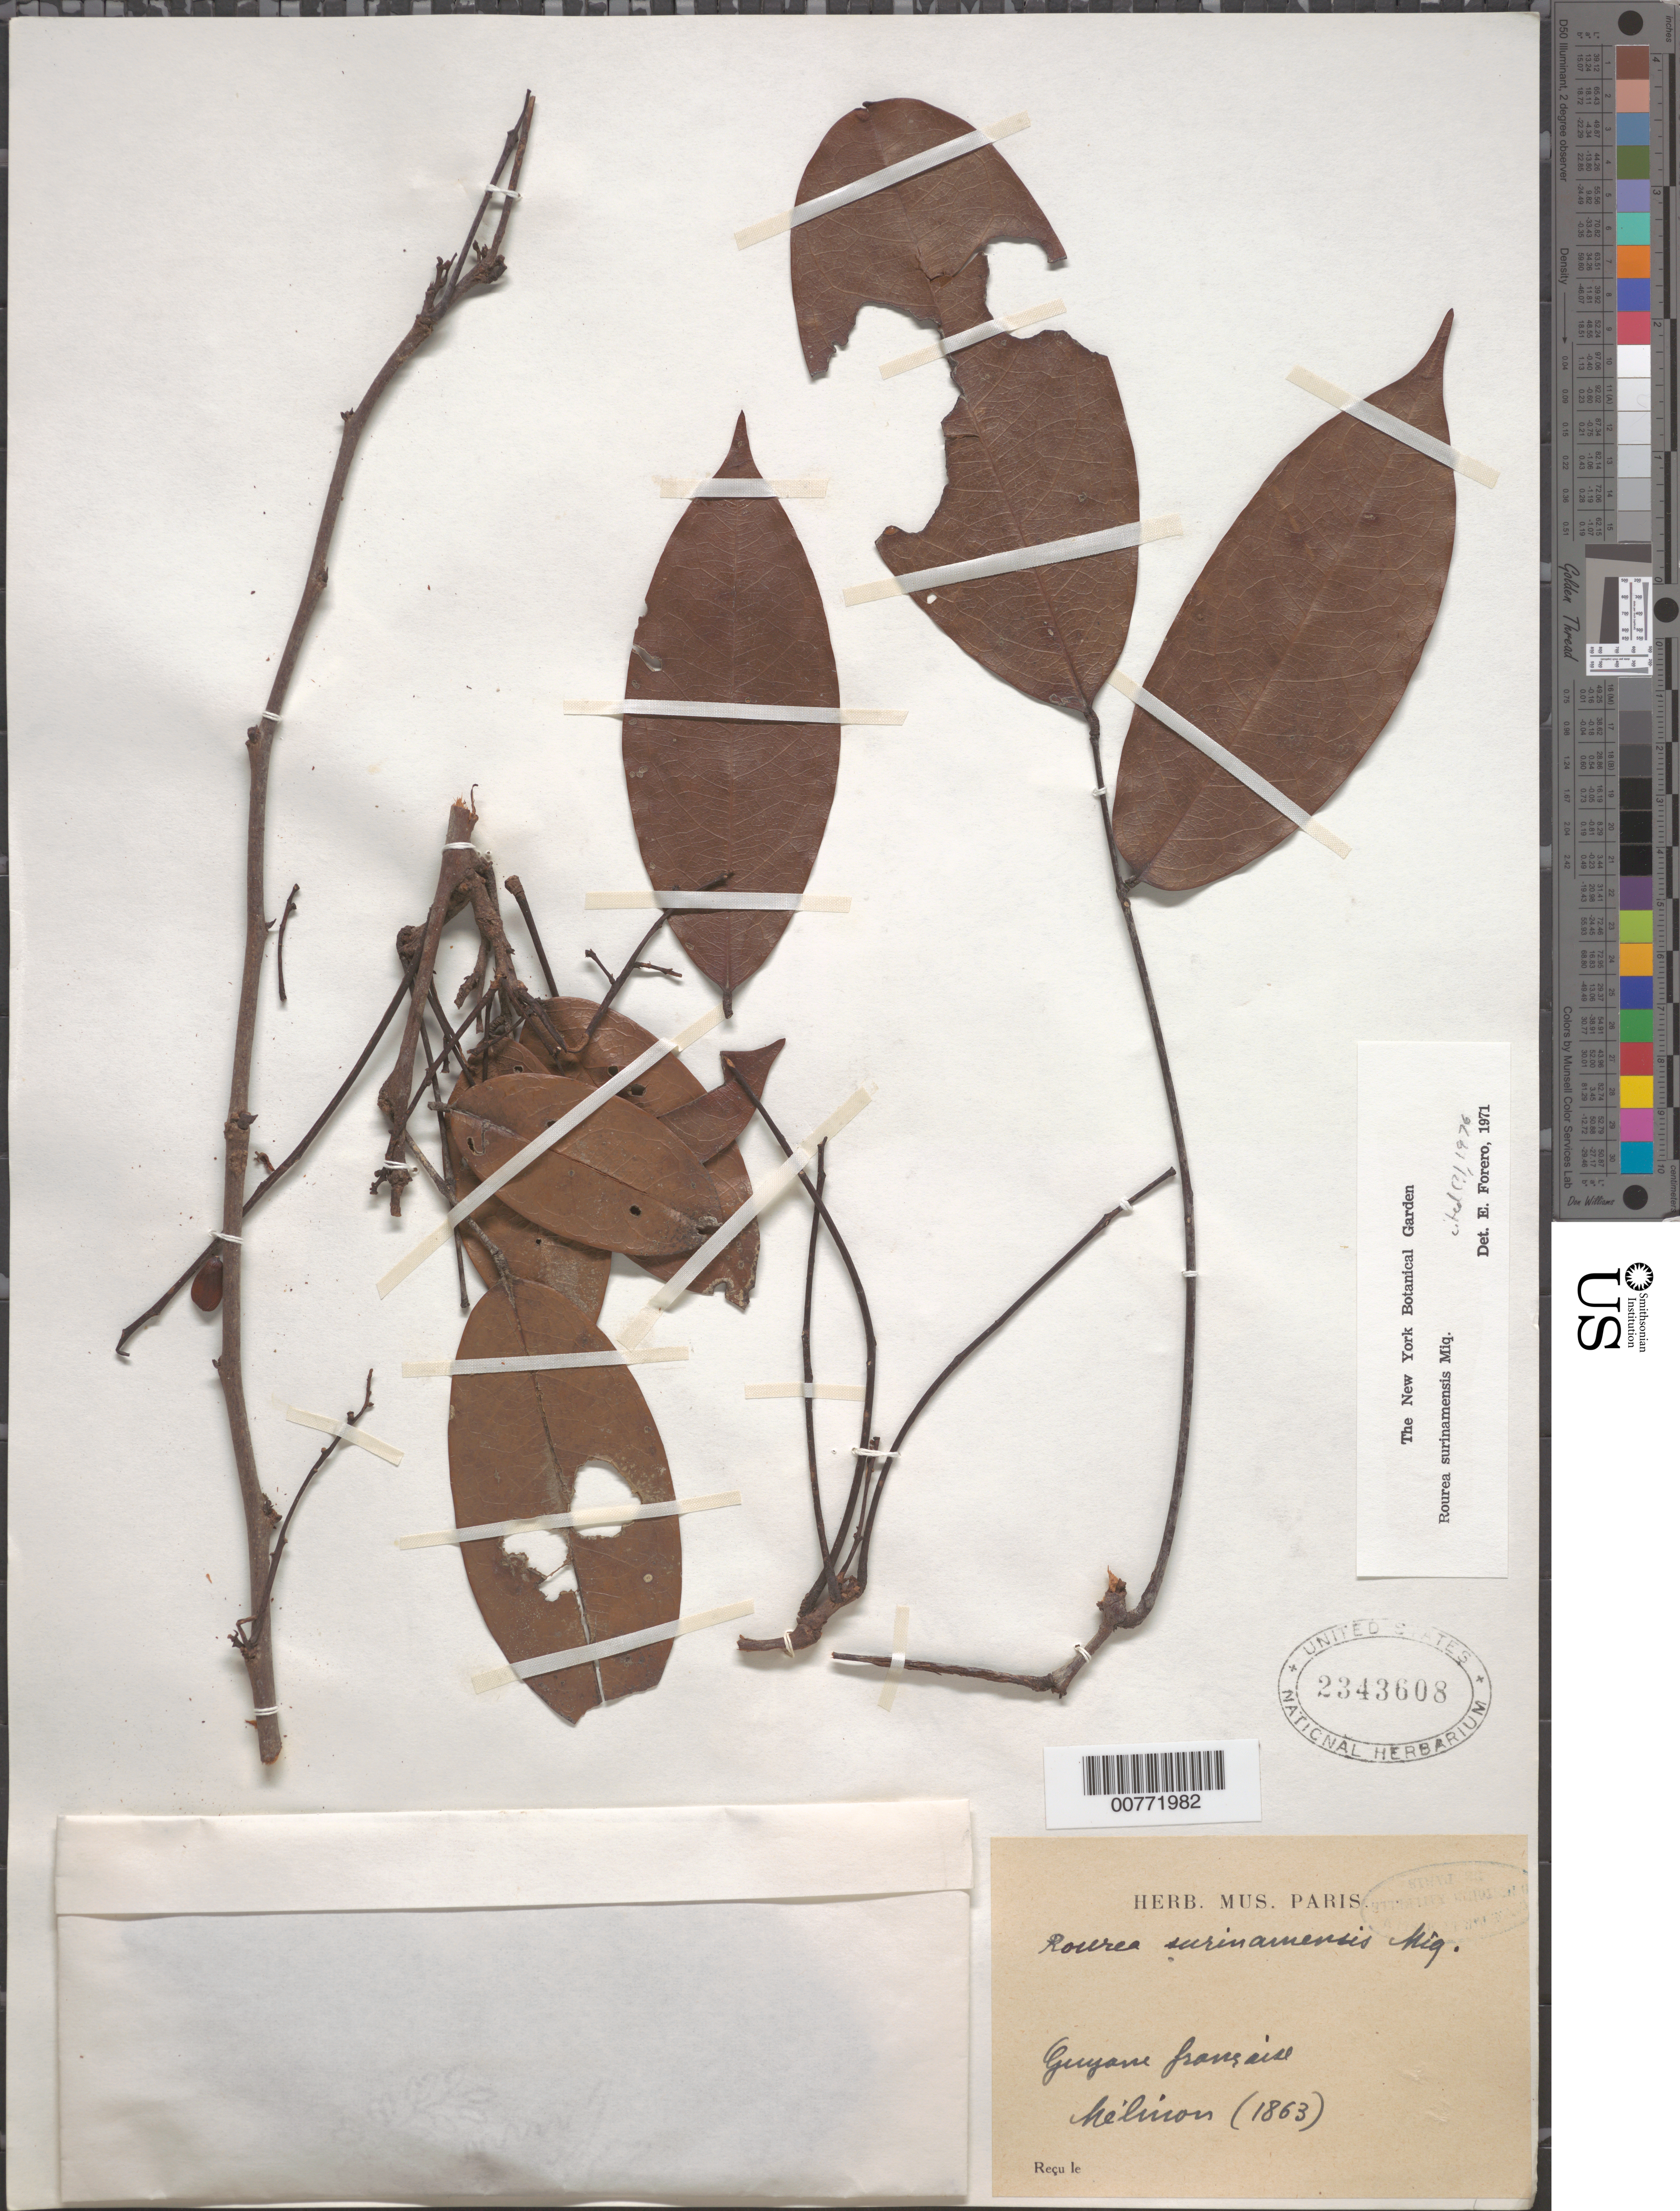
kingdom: Plantae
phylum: Tracheophyta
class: Magnoliopsida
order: Oxalidales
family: Connaraceae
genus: Rourea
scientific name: Rourea surinamensis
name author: Miq.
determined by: Forero, E.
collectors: E. Mélinon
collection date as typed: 1863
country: French Guiana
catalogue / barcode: US 2343608